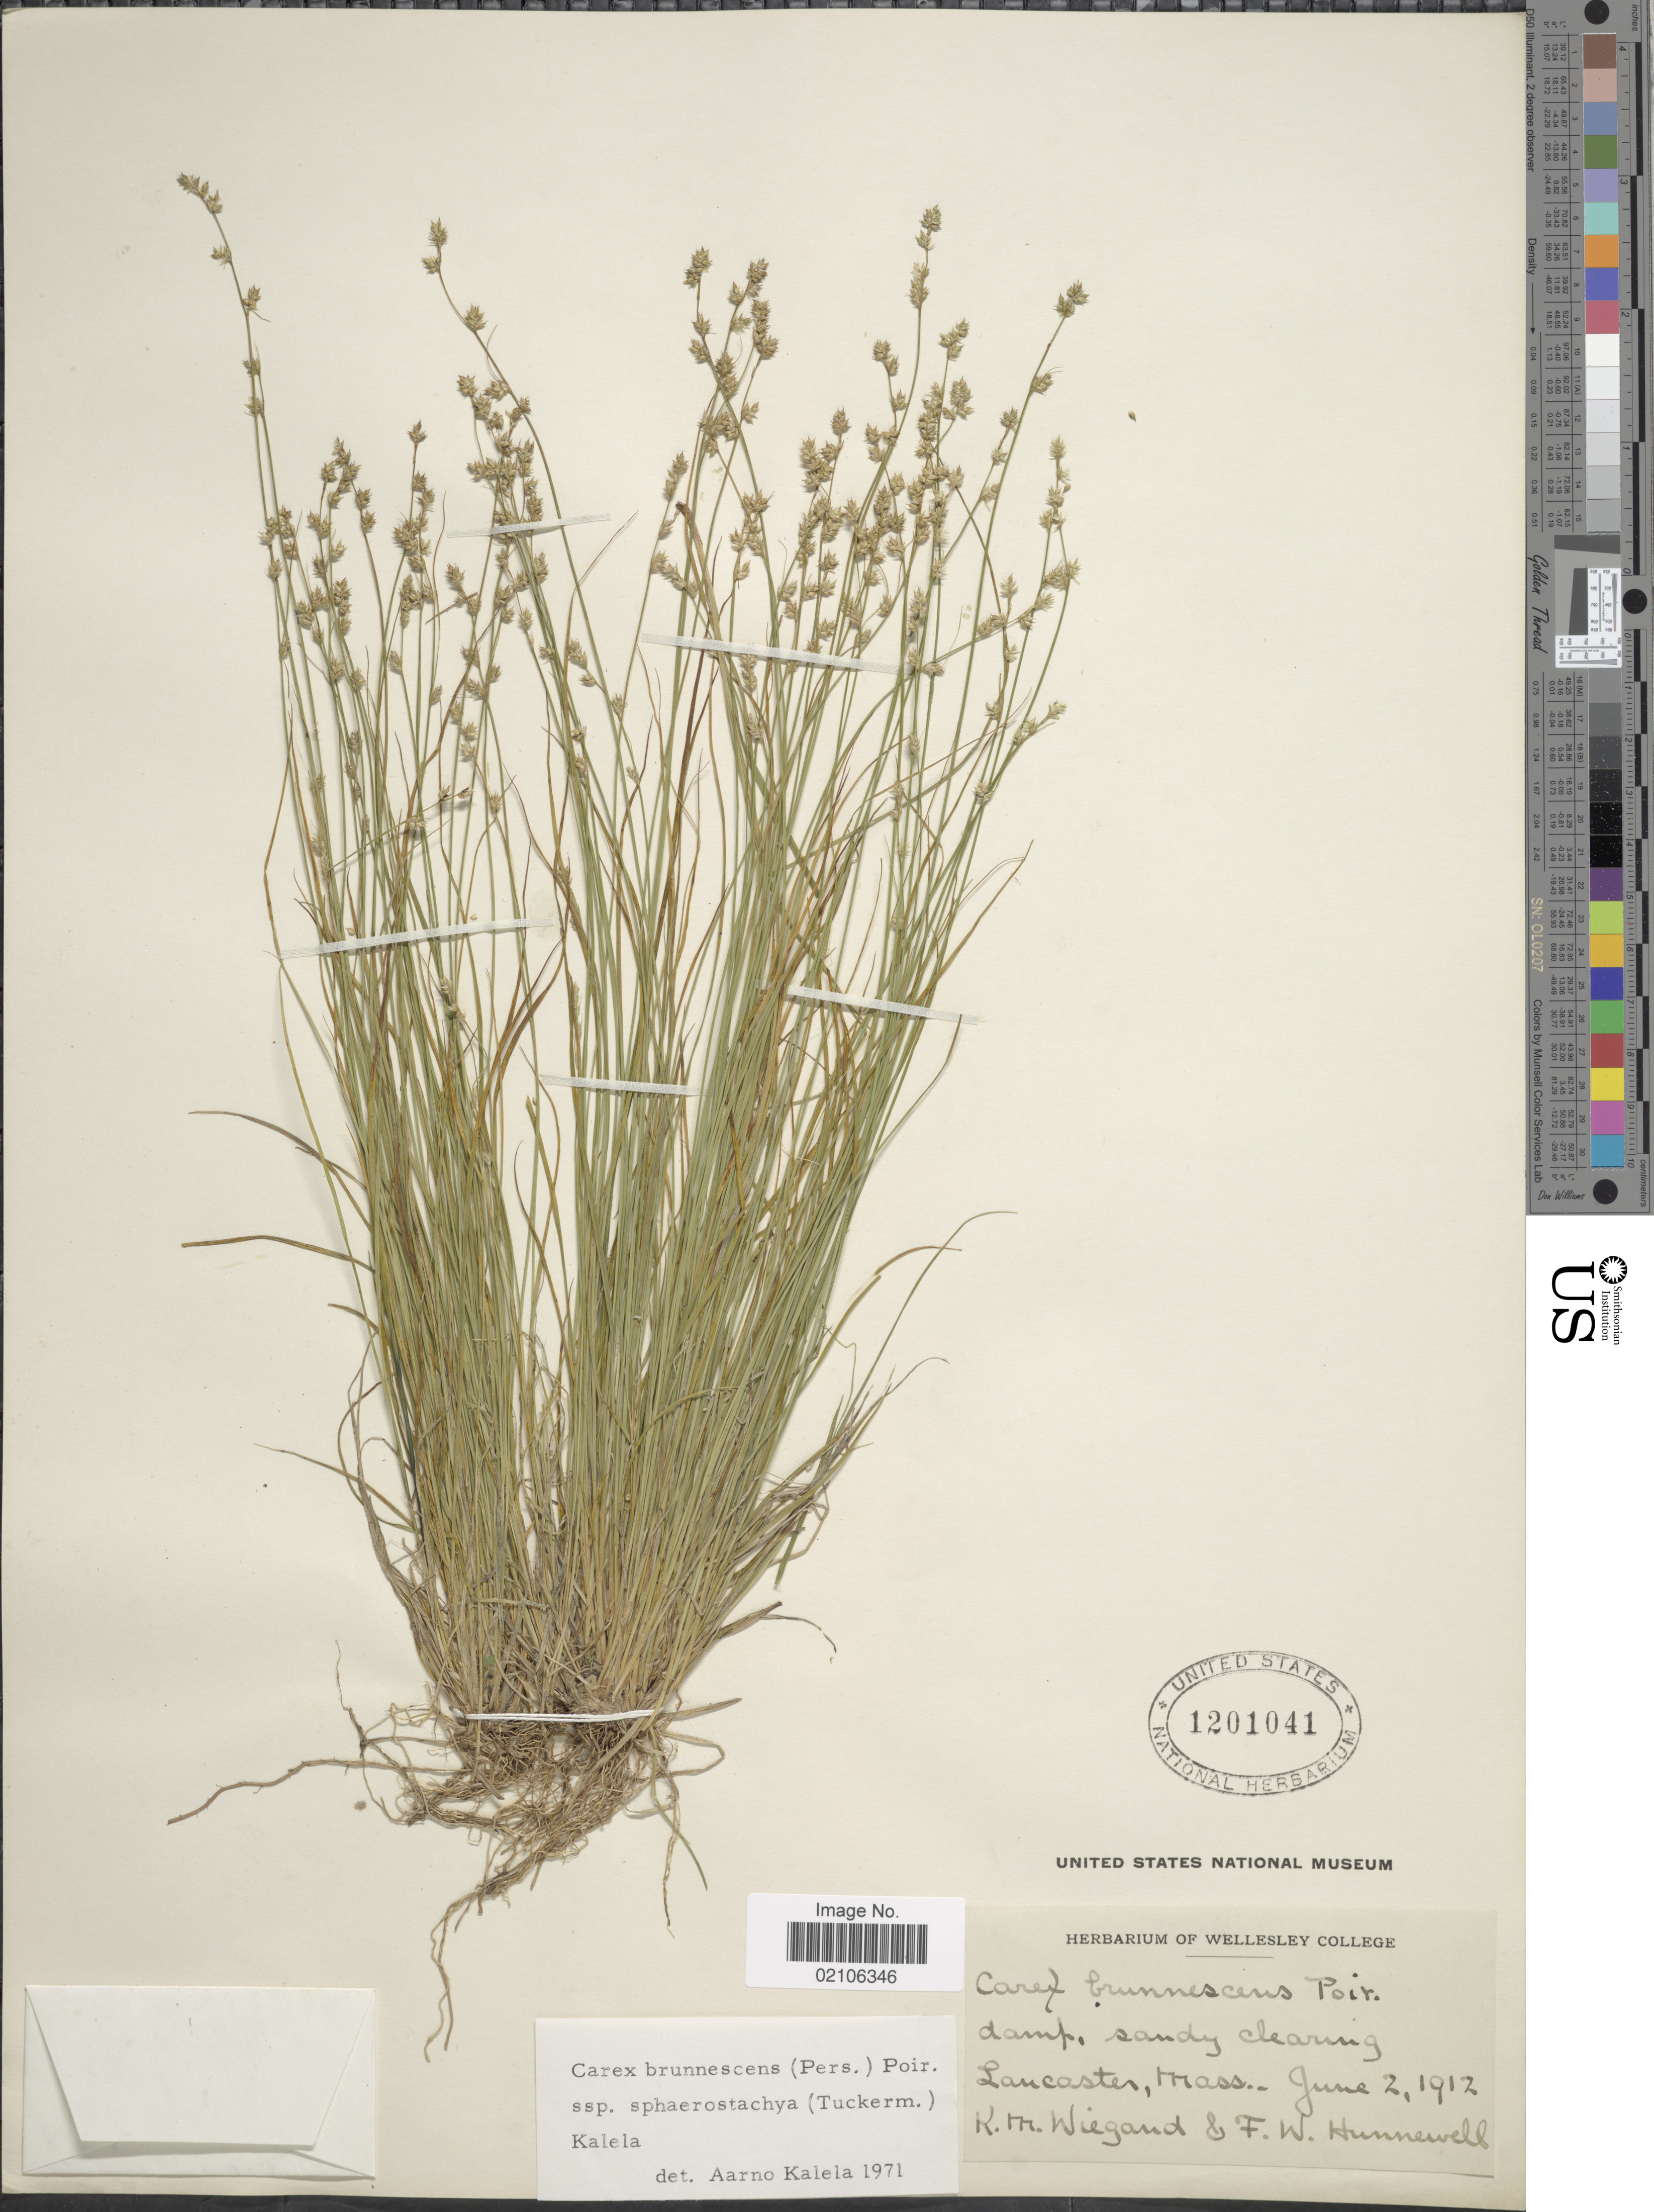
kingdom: Plantae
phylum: Tracheophyta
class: Liliopsida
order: Poales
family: Cyperaceae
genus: Carex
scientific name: Carex brunnescens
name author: (Pers.) Poir.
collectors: K. M. Wiegand & F. Hunnewell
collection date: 1912-06-02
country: United States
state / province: Massachusetts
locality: Sandy clearing, Lancaster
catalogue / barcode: US 1201041